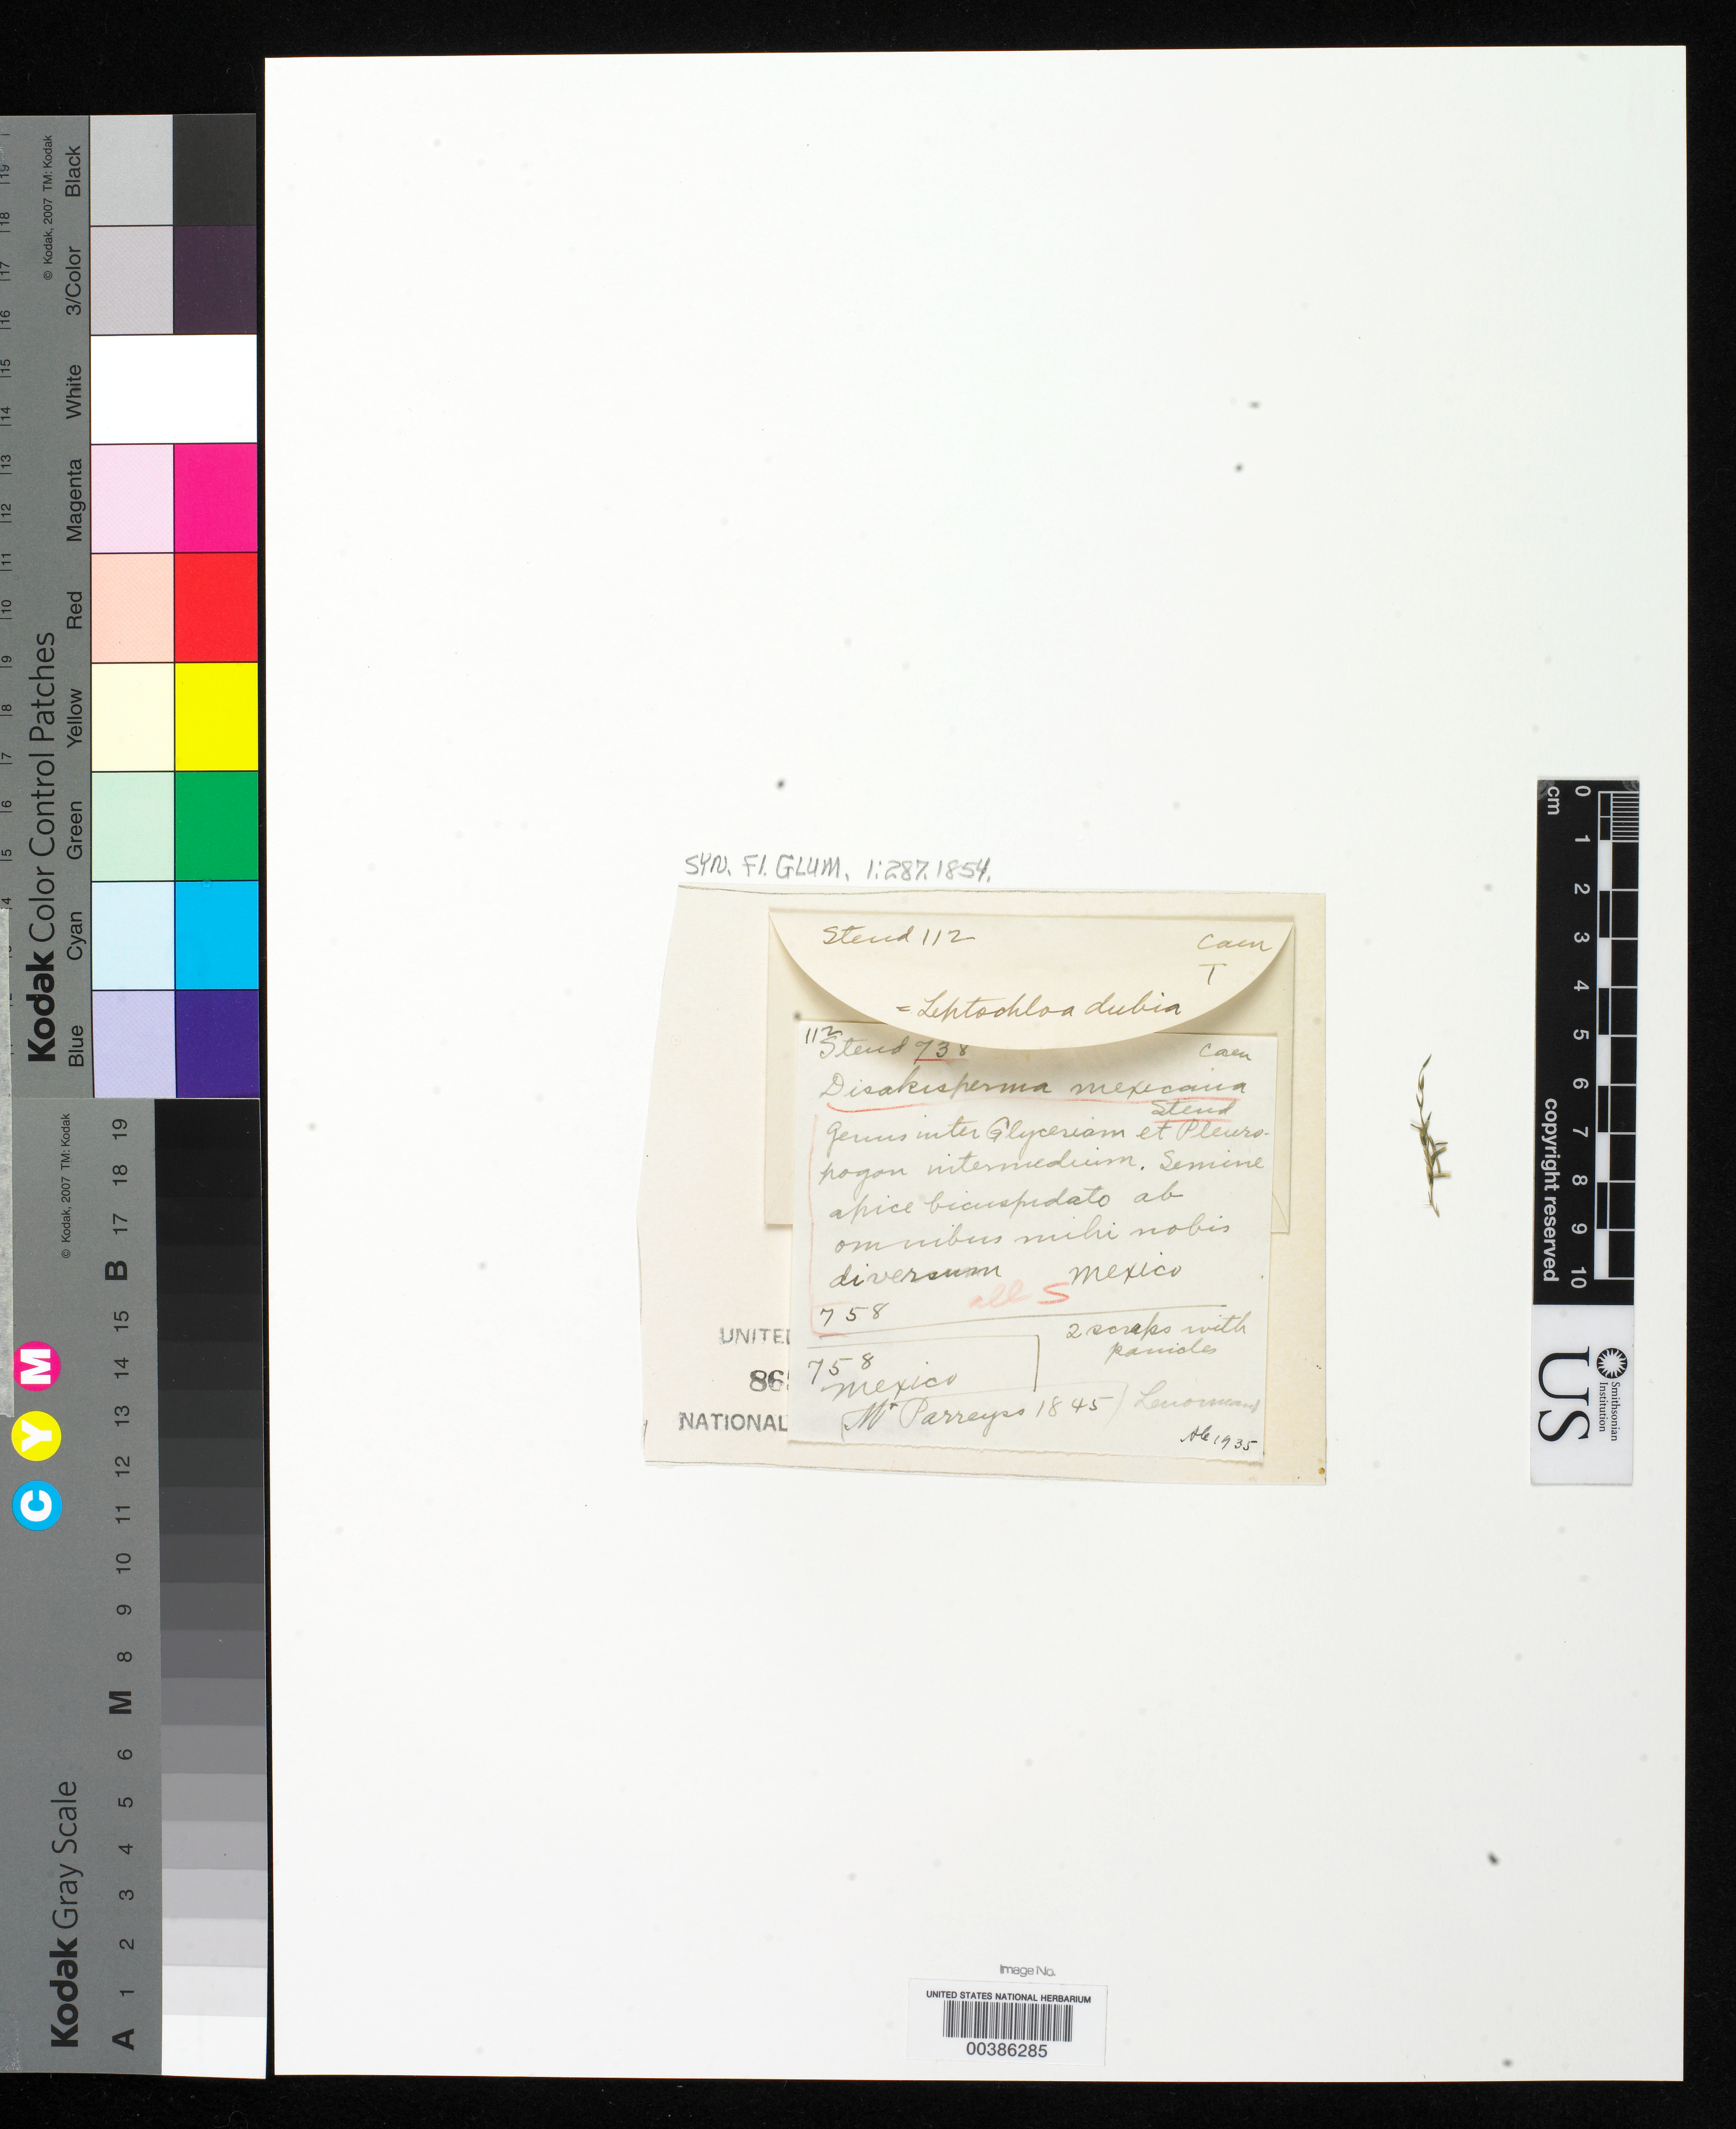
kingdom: Plantae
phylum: Tracheophyta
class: Liliopsida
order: Poales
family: Poaceae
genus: Disakisperma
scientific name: Disakisperma mexicana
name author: Steud.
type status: Type Fragment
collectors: E. G. von Steudel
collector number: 112 or 738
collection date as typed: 1845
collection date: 1845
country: Mexico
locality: Mt. Parreyss.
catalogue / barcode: US 865873